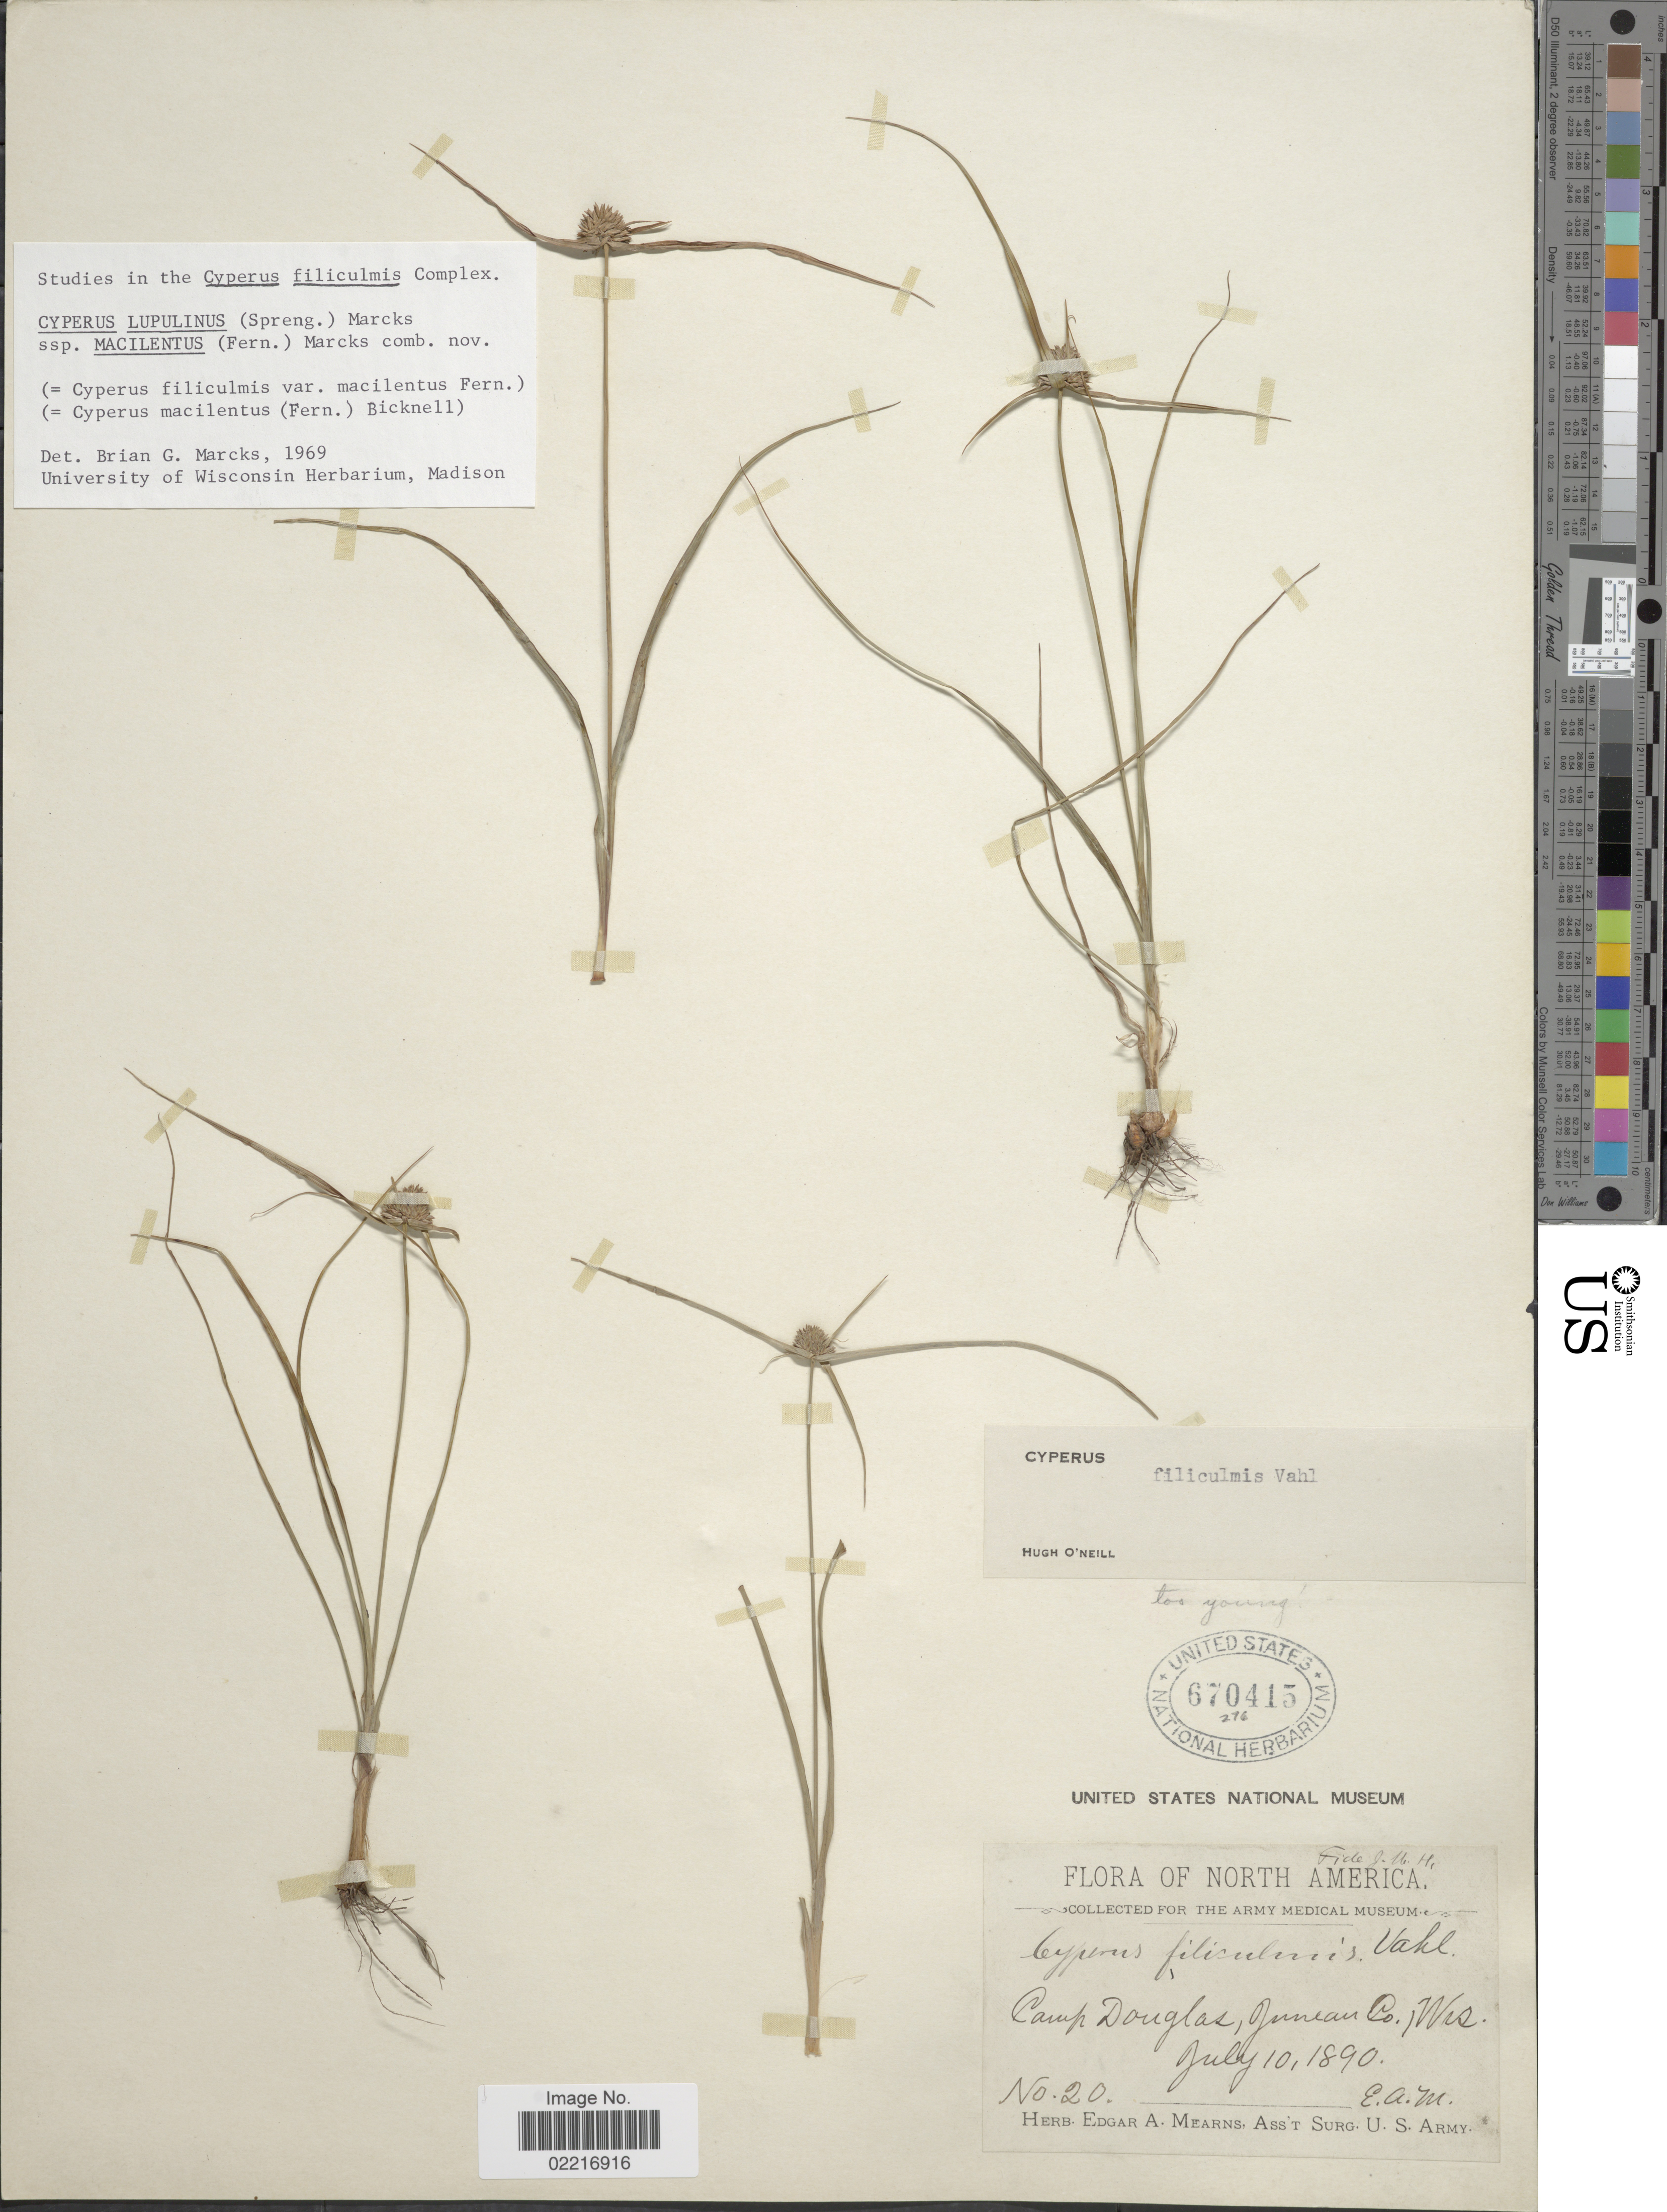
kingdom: Plantae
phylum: Tracheophyta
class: Liliopsida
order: Poales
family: Cyperaceae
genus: Cyperus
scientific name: Cyperus lupulinus subsp. macilentus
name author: (Fernald) Marcks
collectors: E. A. Mearns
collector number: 20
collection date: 1890-07-10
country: United States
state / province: Wisconsin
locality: Camp Douglas, Junean Co.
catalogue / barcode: US 670415